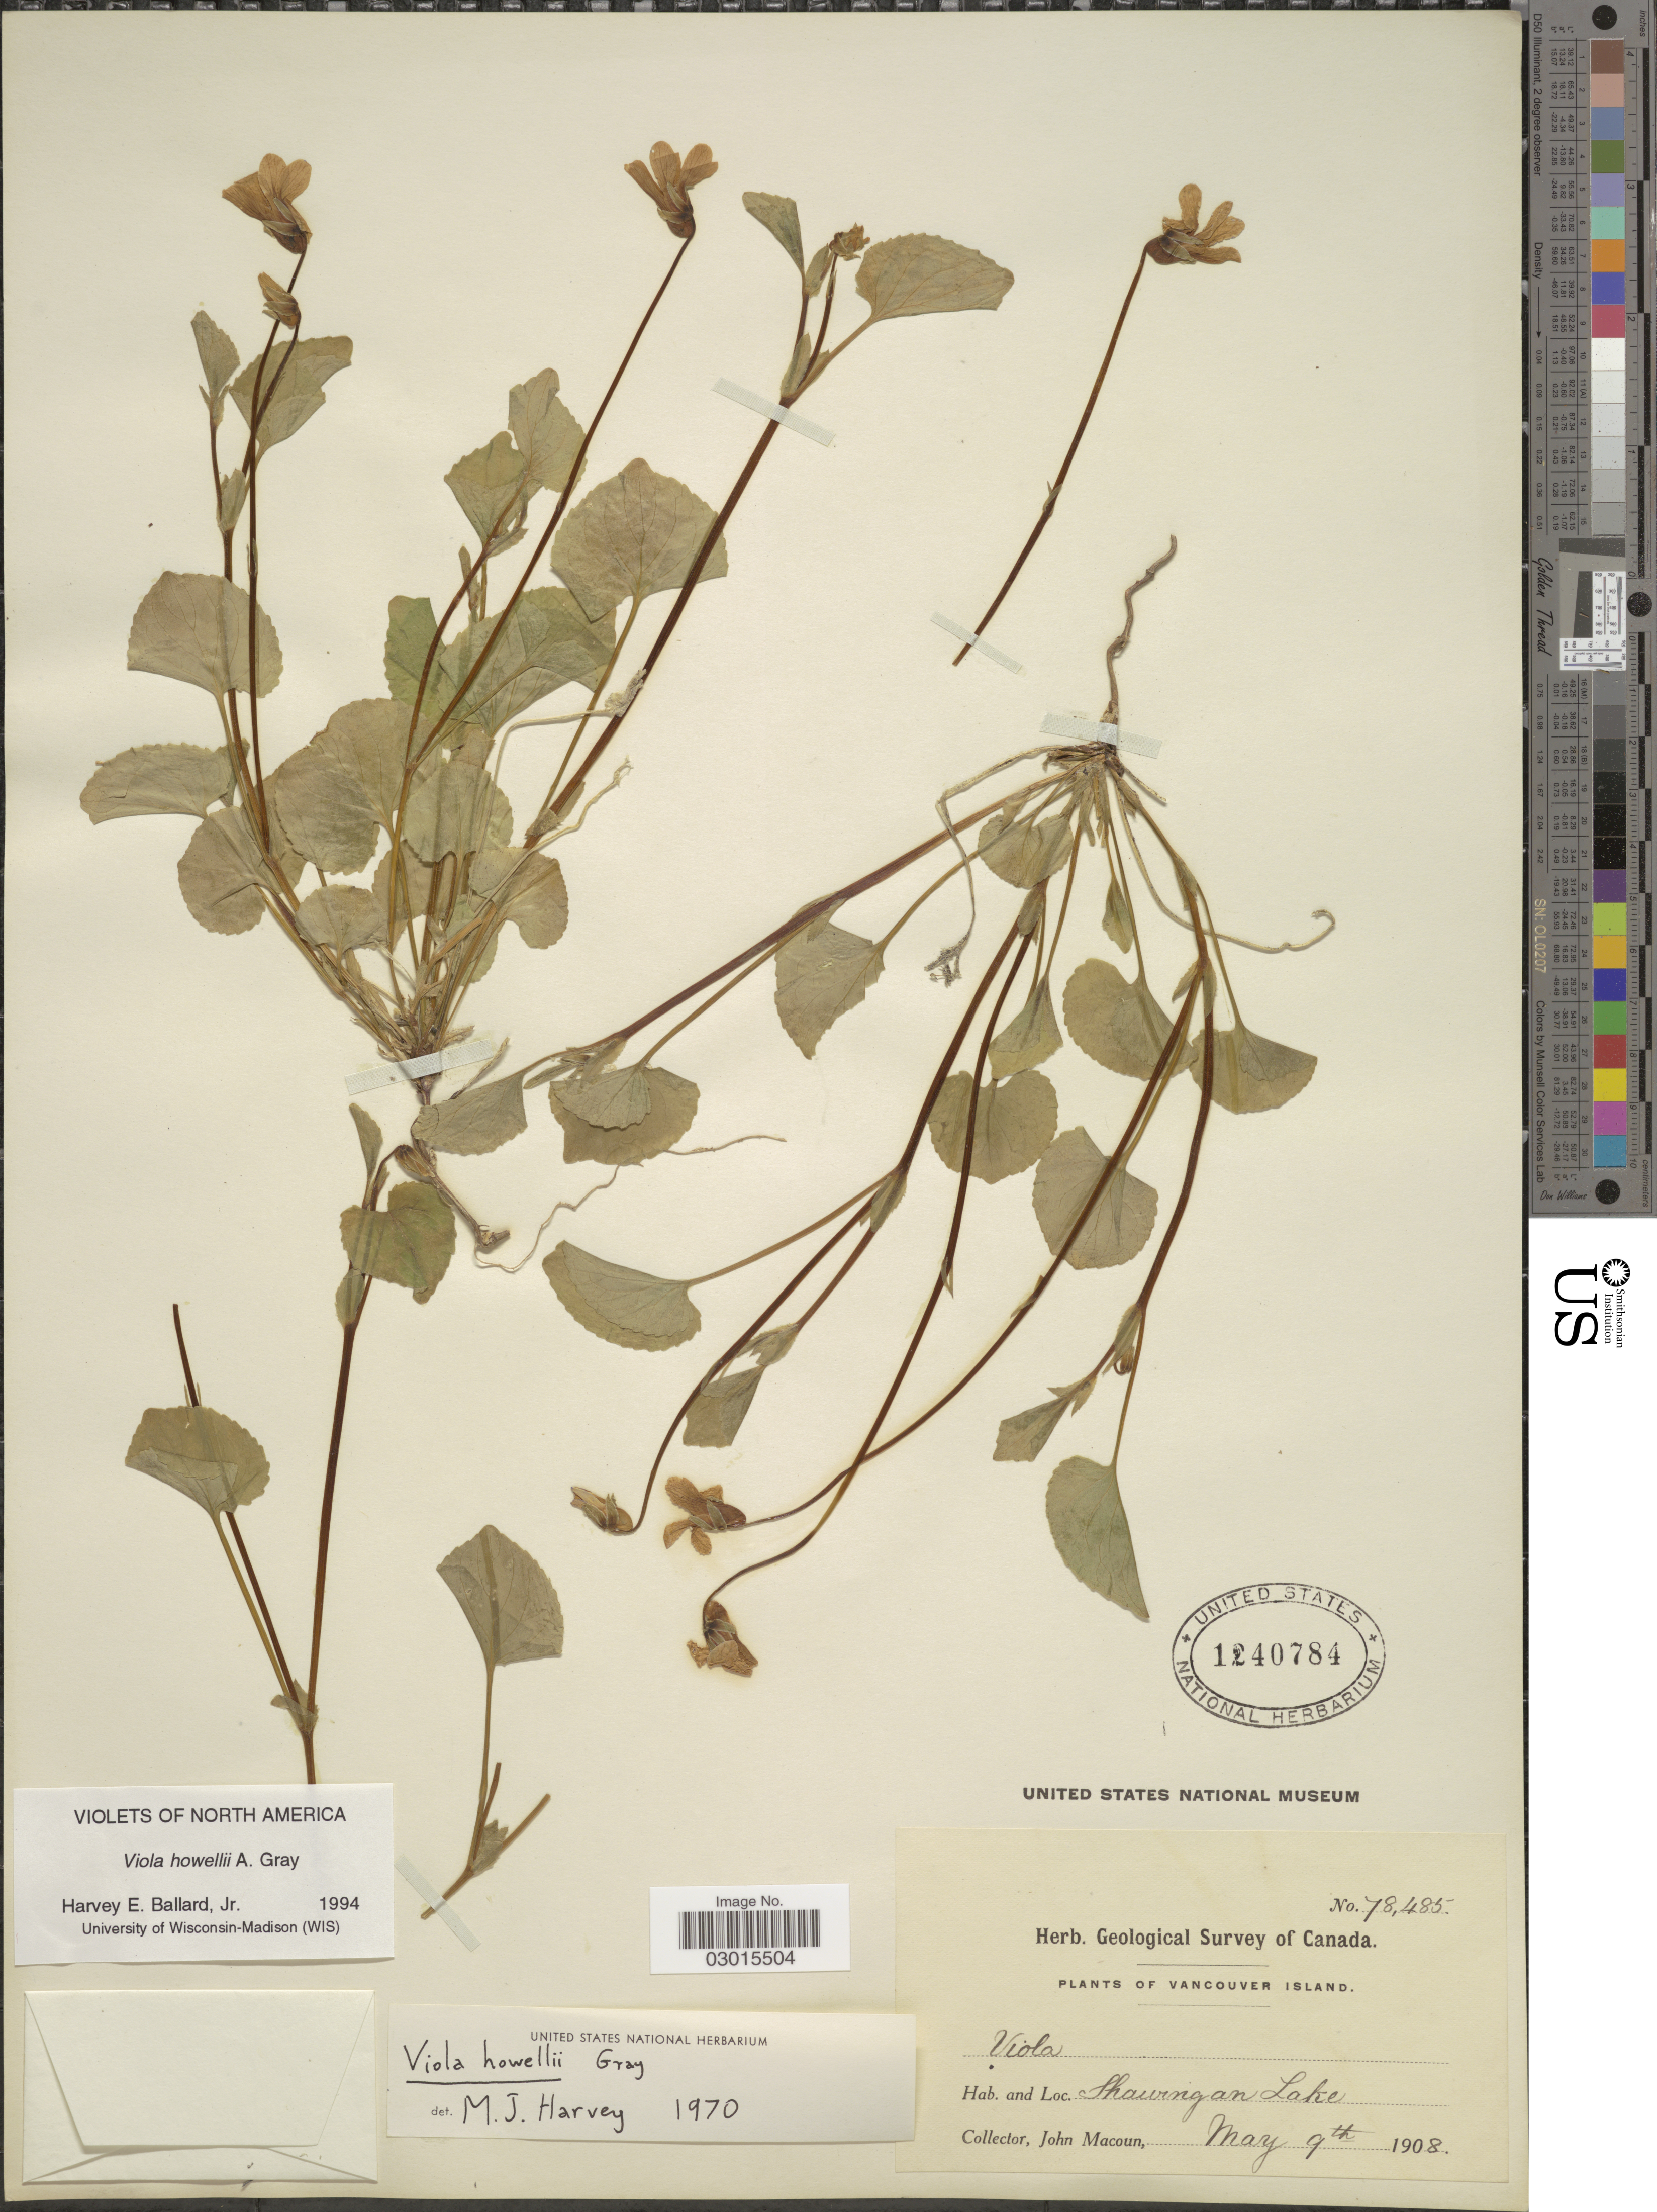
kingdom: Plantae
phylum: Tracheophyta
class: Magnoliopsida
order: Malpighiales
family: Violaceae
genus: Viola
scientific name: Viola hookeriana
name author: Kunth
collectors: J. Macoun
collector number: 78485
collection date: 1908-05-09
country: Canada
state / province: British Columbia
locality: Vancouver Island. Shawingan Lake.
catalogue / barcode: US 1240784